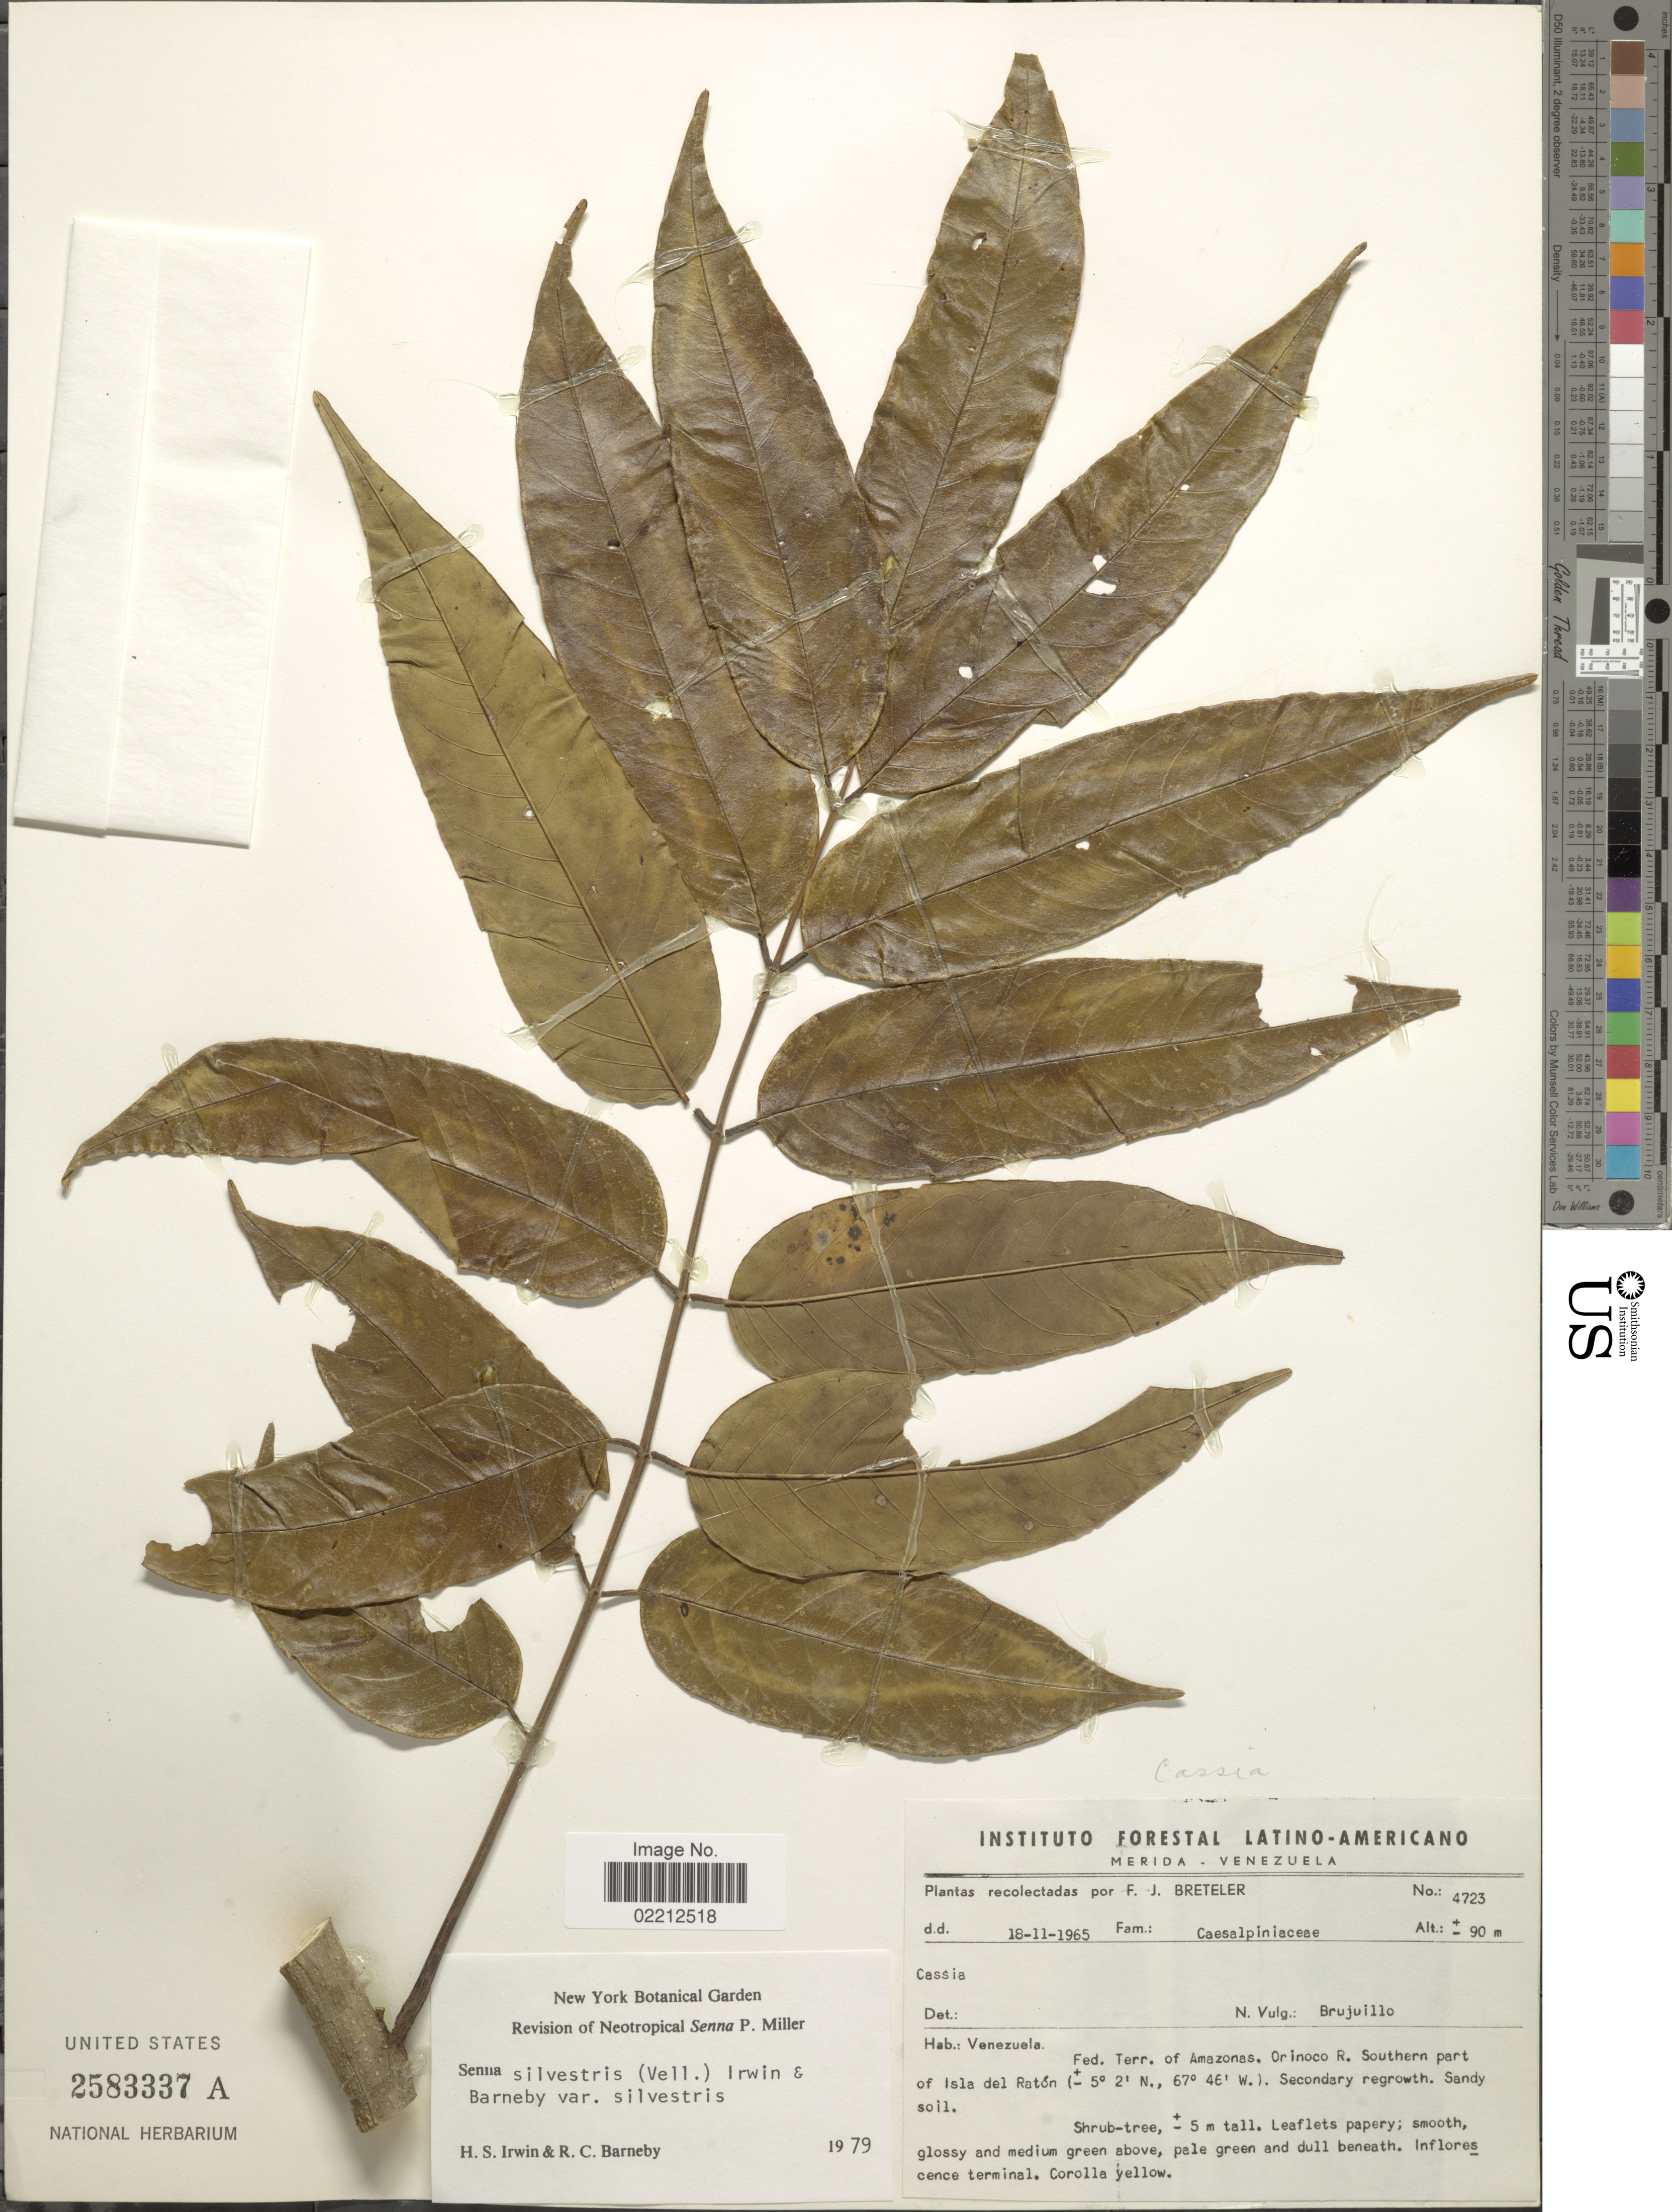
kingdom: Plantae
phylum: Tracheophyta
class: Magnoliopsida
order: Fabales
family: Fabaceae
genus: Senna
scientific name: Senna silvestris var. silvestris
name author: (Vell.) H.S. Irwin & Barneby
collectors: F. J. Breteler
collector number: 4723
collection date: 1965-11-18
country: Venezuela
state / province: Amazonas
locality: Fed Terr. of Amazonas, Orinoco R. Southern part of Isla del Raton.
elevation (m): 90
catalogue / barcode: US 2583337A